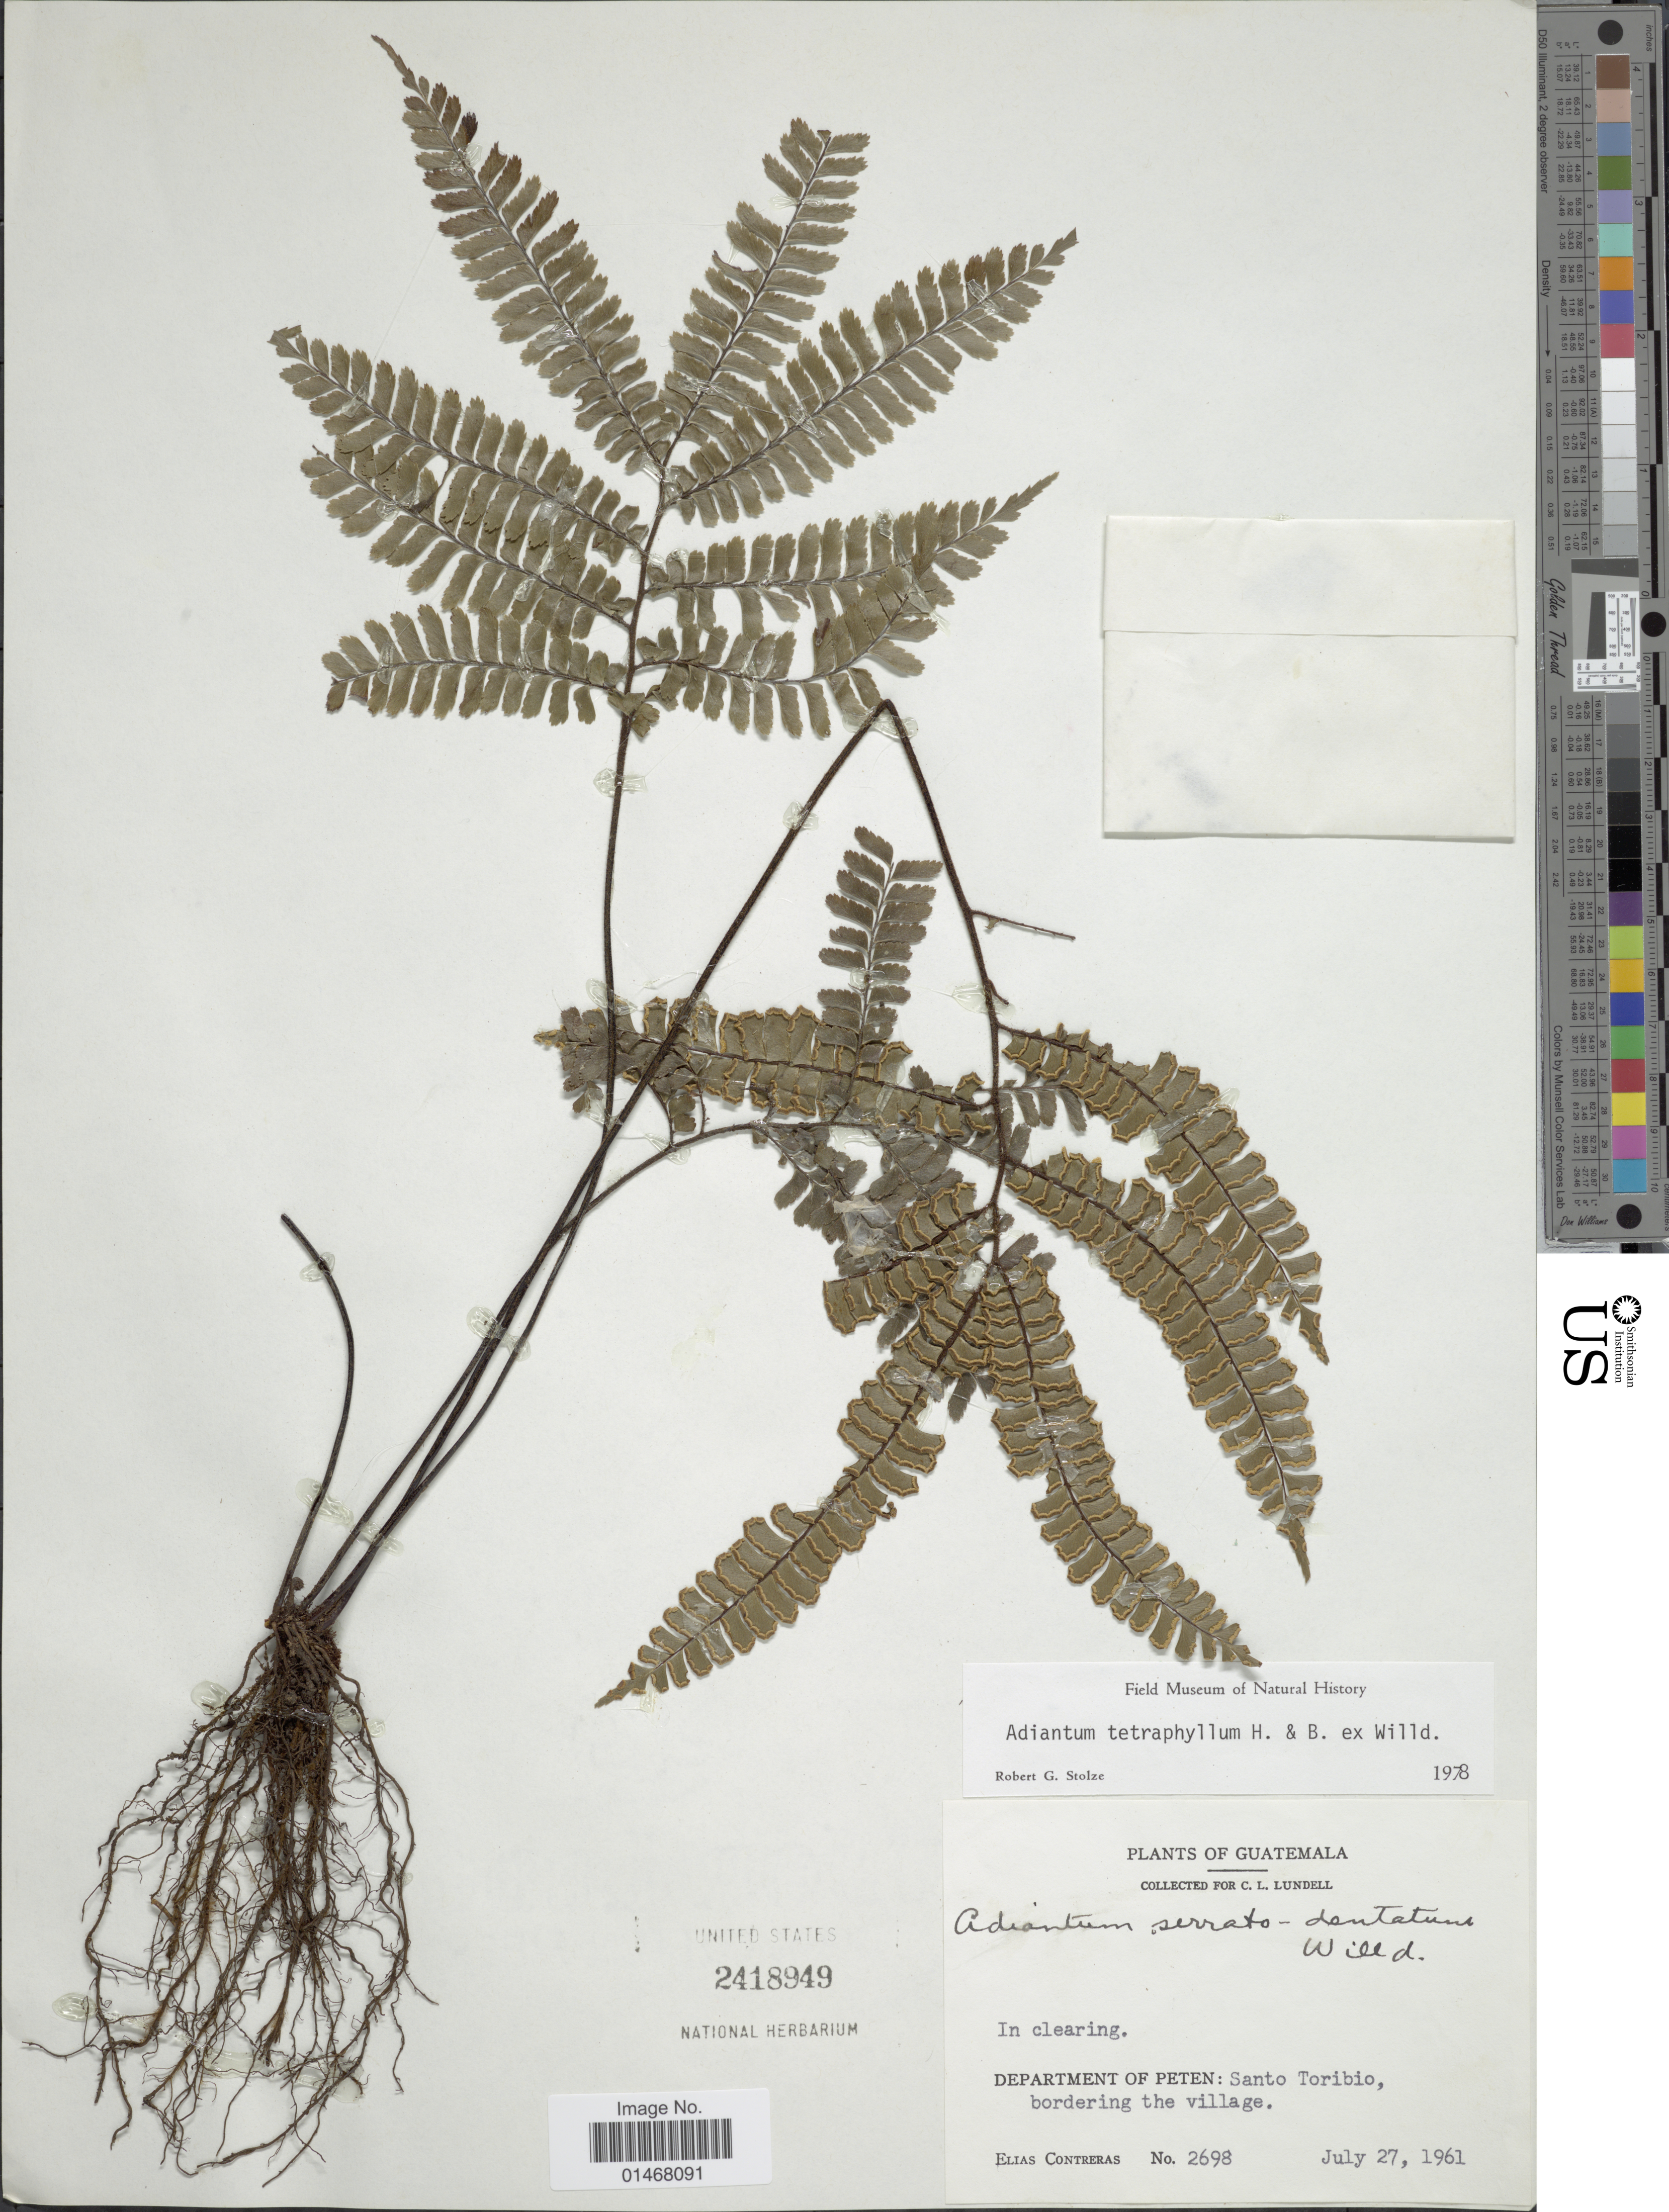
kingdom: Plantae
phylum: Tracheophyta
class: Polypodiopsida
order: Polypodiales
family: Pteridaceae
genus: Adiantum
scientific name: Adiantum tetraphyllum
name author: Humb. & Bonpl. ex Willd.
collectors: E. Contreras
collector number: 2698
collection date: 1961-07-27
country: Guatemala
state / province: El Petén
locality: Department of Peten: Santo Toribio, bordering the village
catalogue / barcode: US 2418949